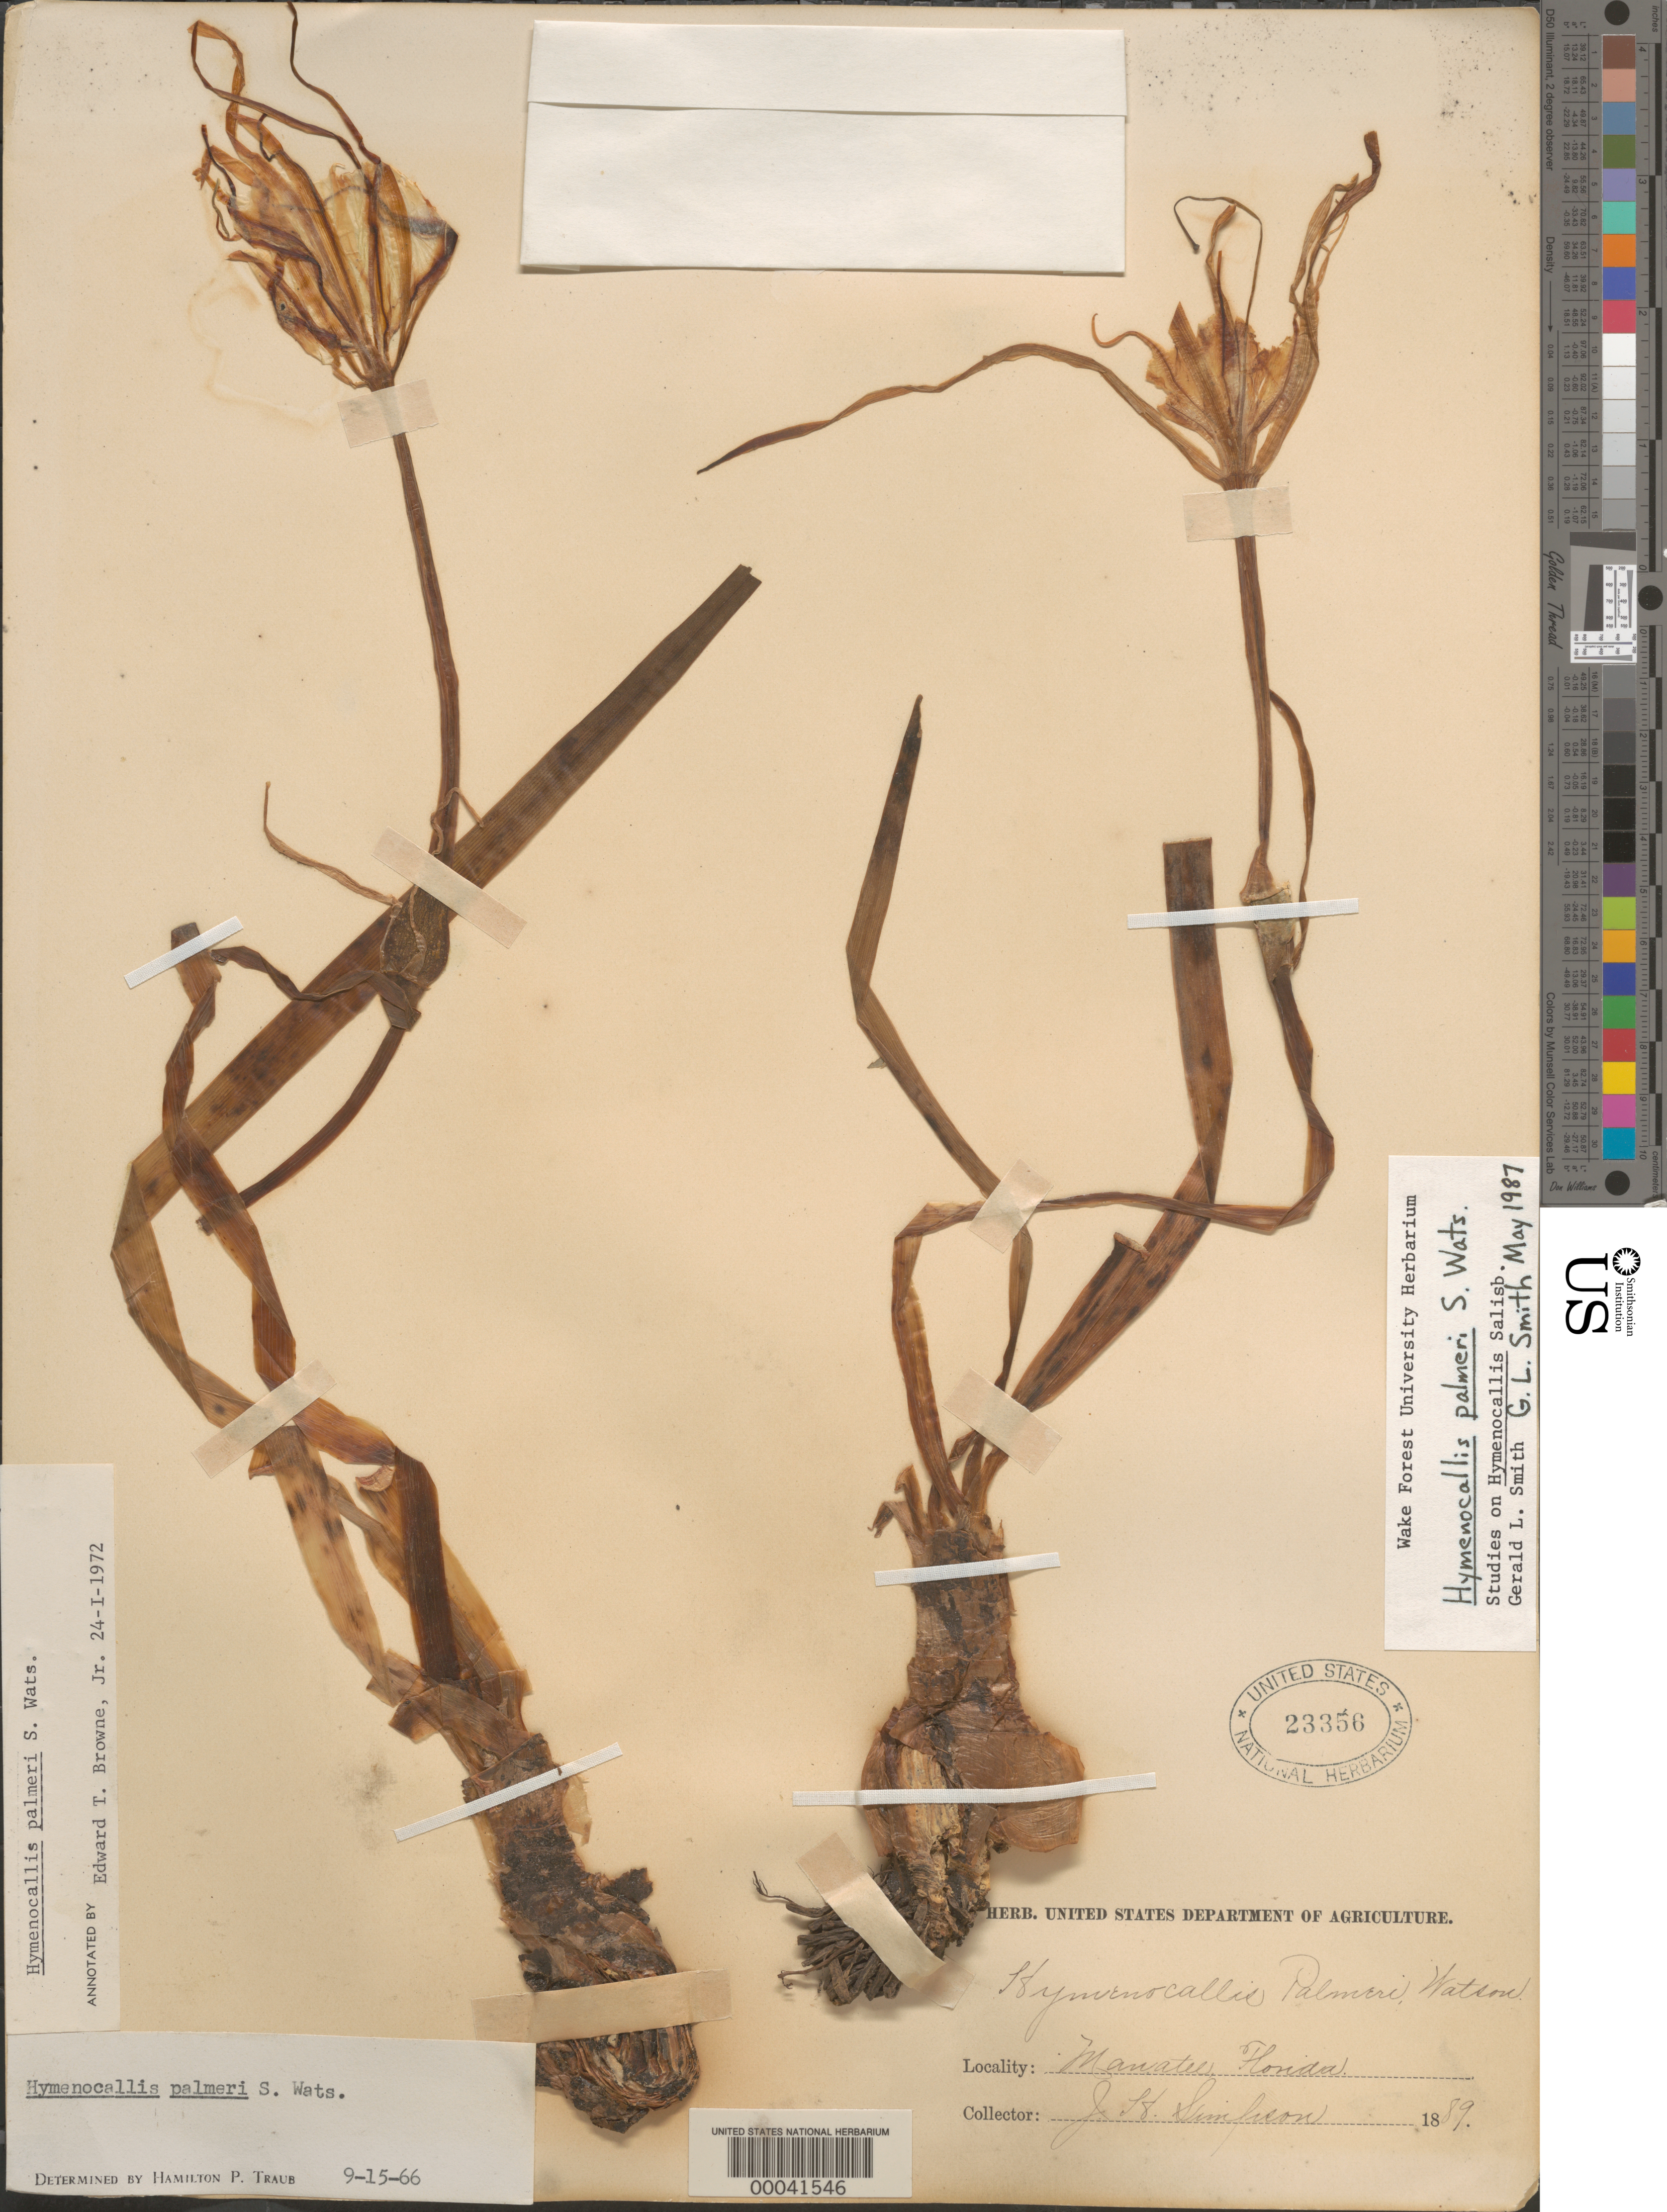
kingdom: Plantae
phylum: Tracheophyta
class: Liliopsida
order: Asparagales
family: Amaryllidaceae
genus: Hymenocallis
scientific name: Hymenocallis palmeri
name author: S. Watson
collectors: J. H. Simpson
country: United States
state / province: Florida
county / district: Manatee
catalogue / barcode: US 23356